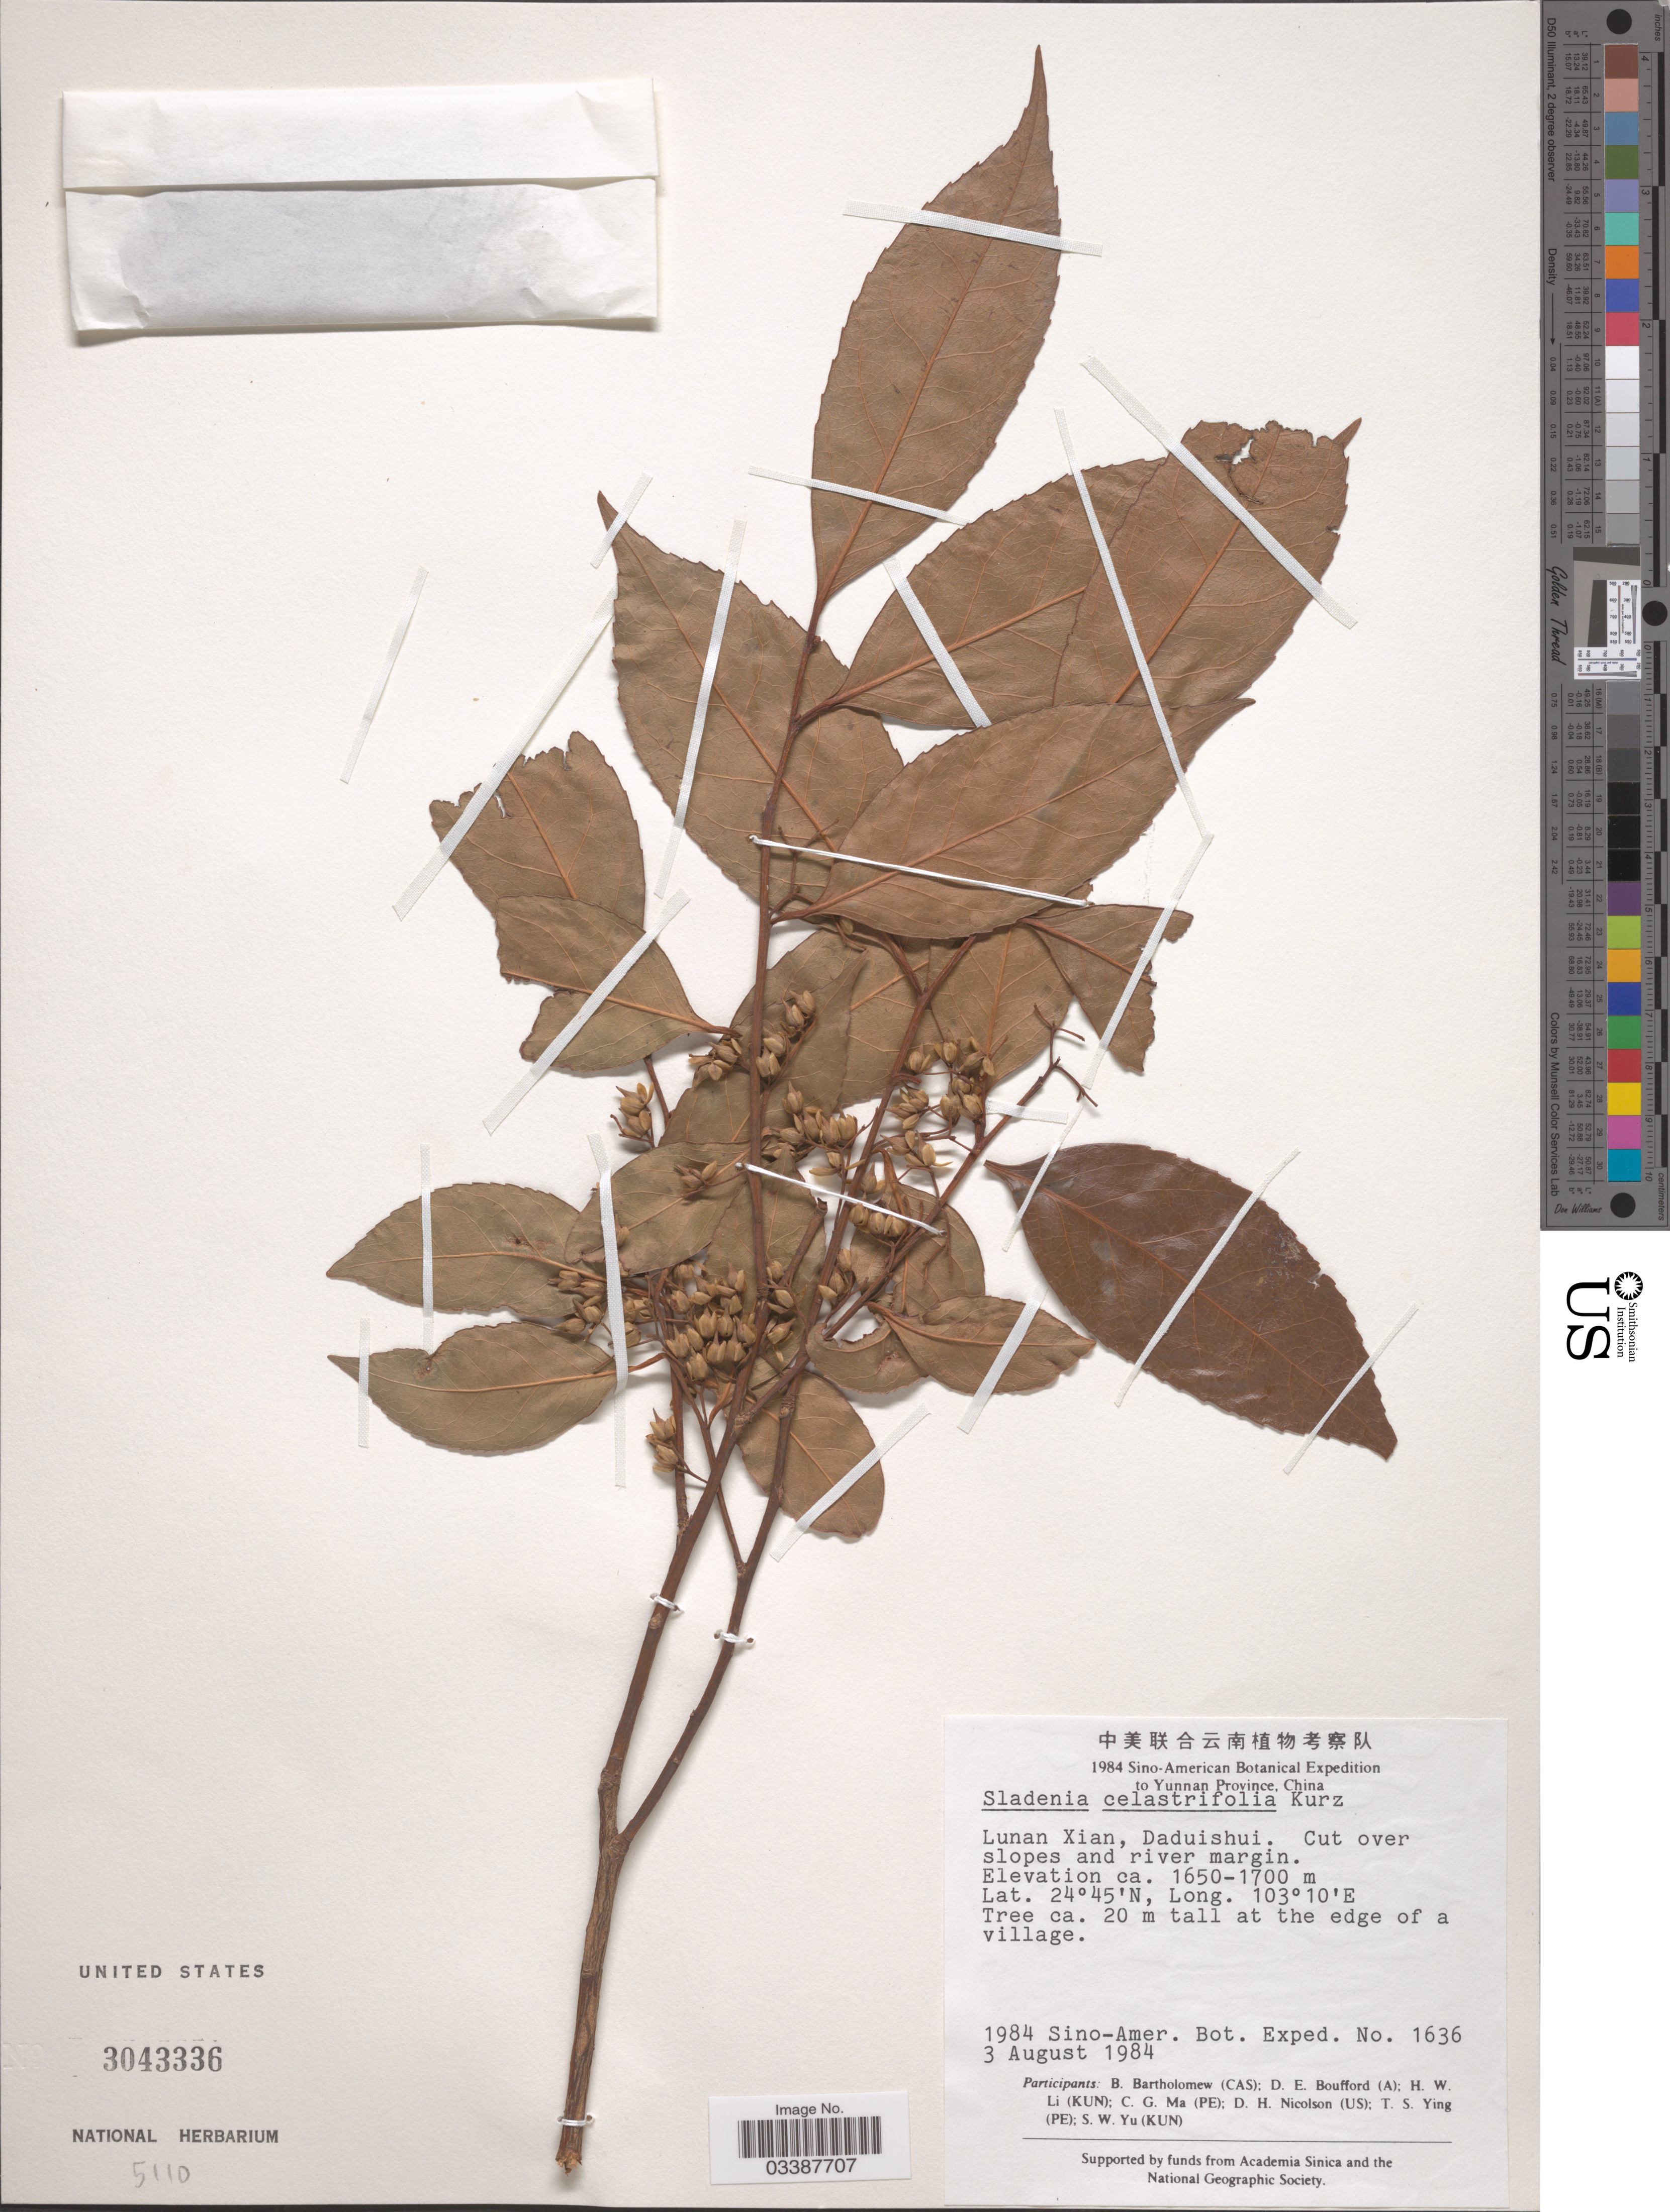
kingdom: Plantae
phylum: Tracheophyta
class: Magnoliopsida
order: Ericales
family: Sladeniaceae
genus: Sladenia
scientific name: Sladenia celastrifolia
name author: Kurz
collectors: B. Bartholomew, D. E. Boufford, H. W. Li, C. Ma & et al.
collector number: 1636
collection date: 1984-08-03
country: China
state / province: Yunnan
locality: Lunan Xian, Daduishui. Cut over slopes and river margin.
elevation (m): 1650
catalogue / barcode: US 3043336